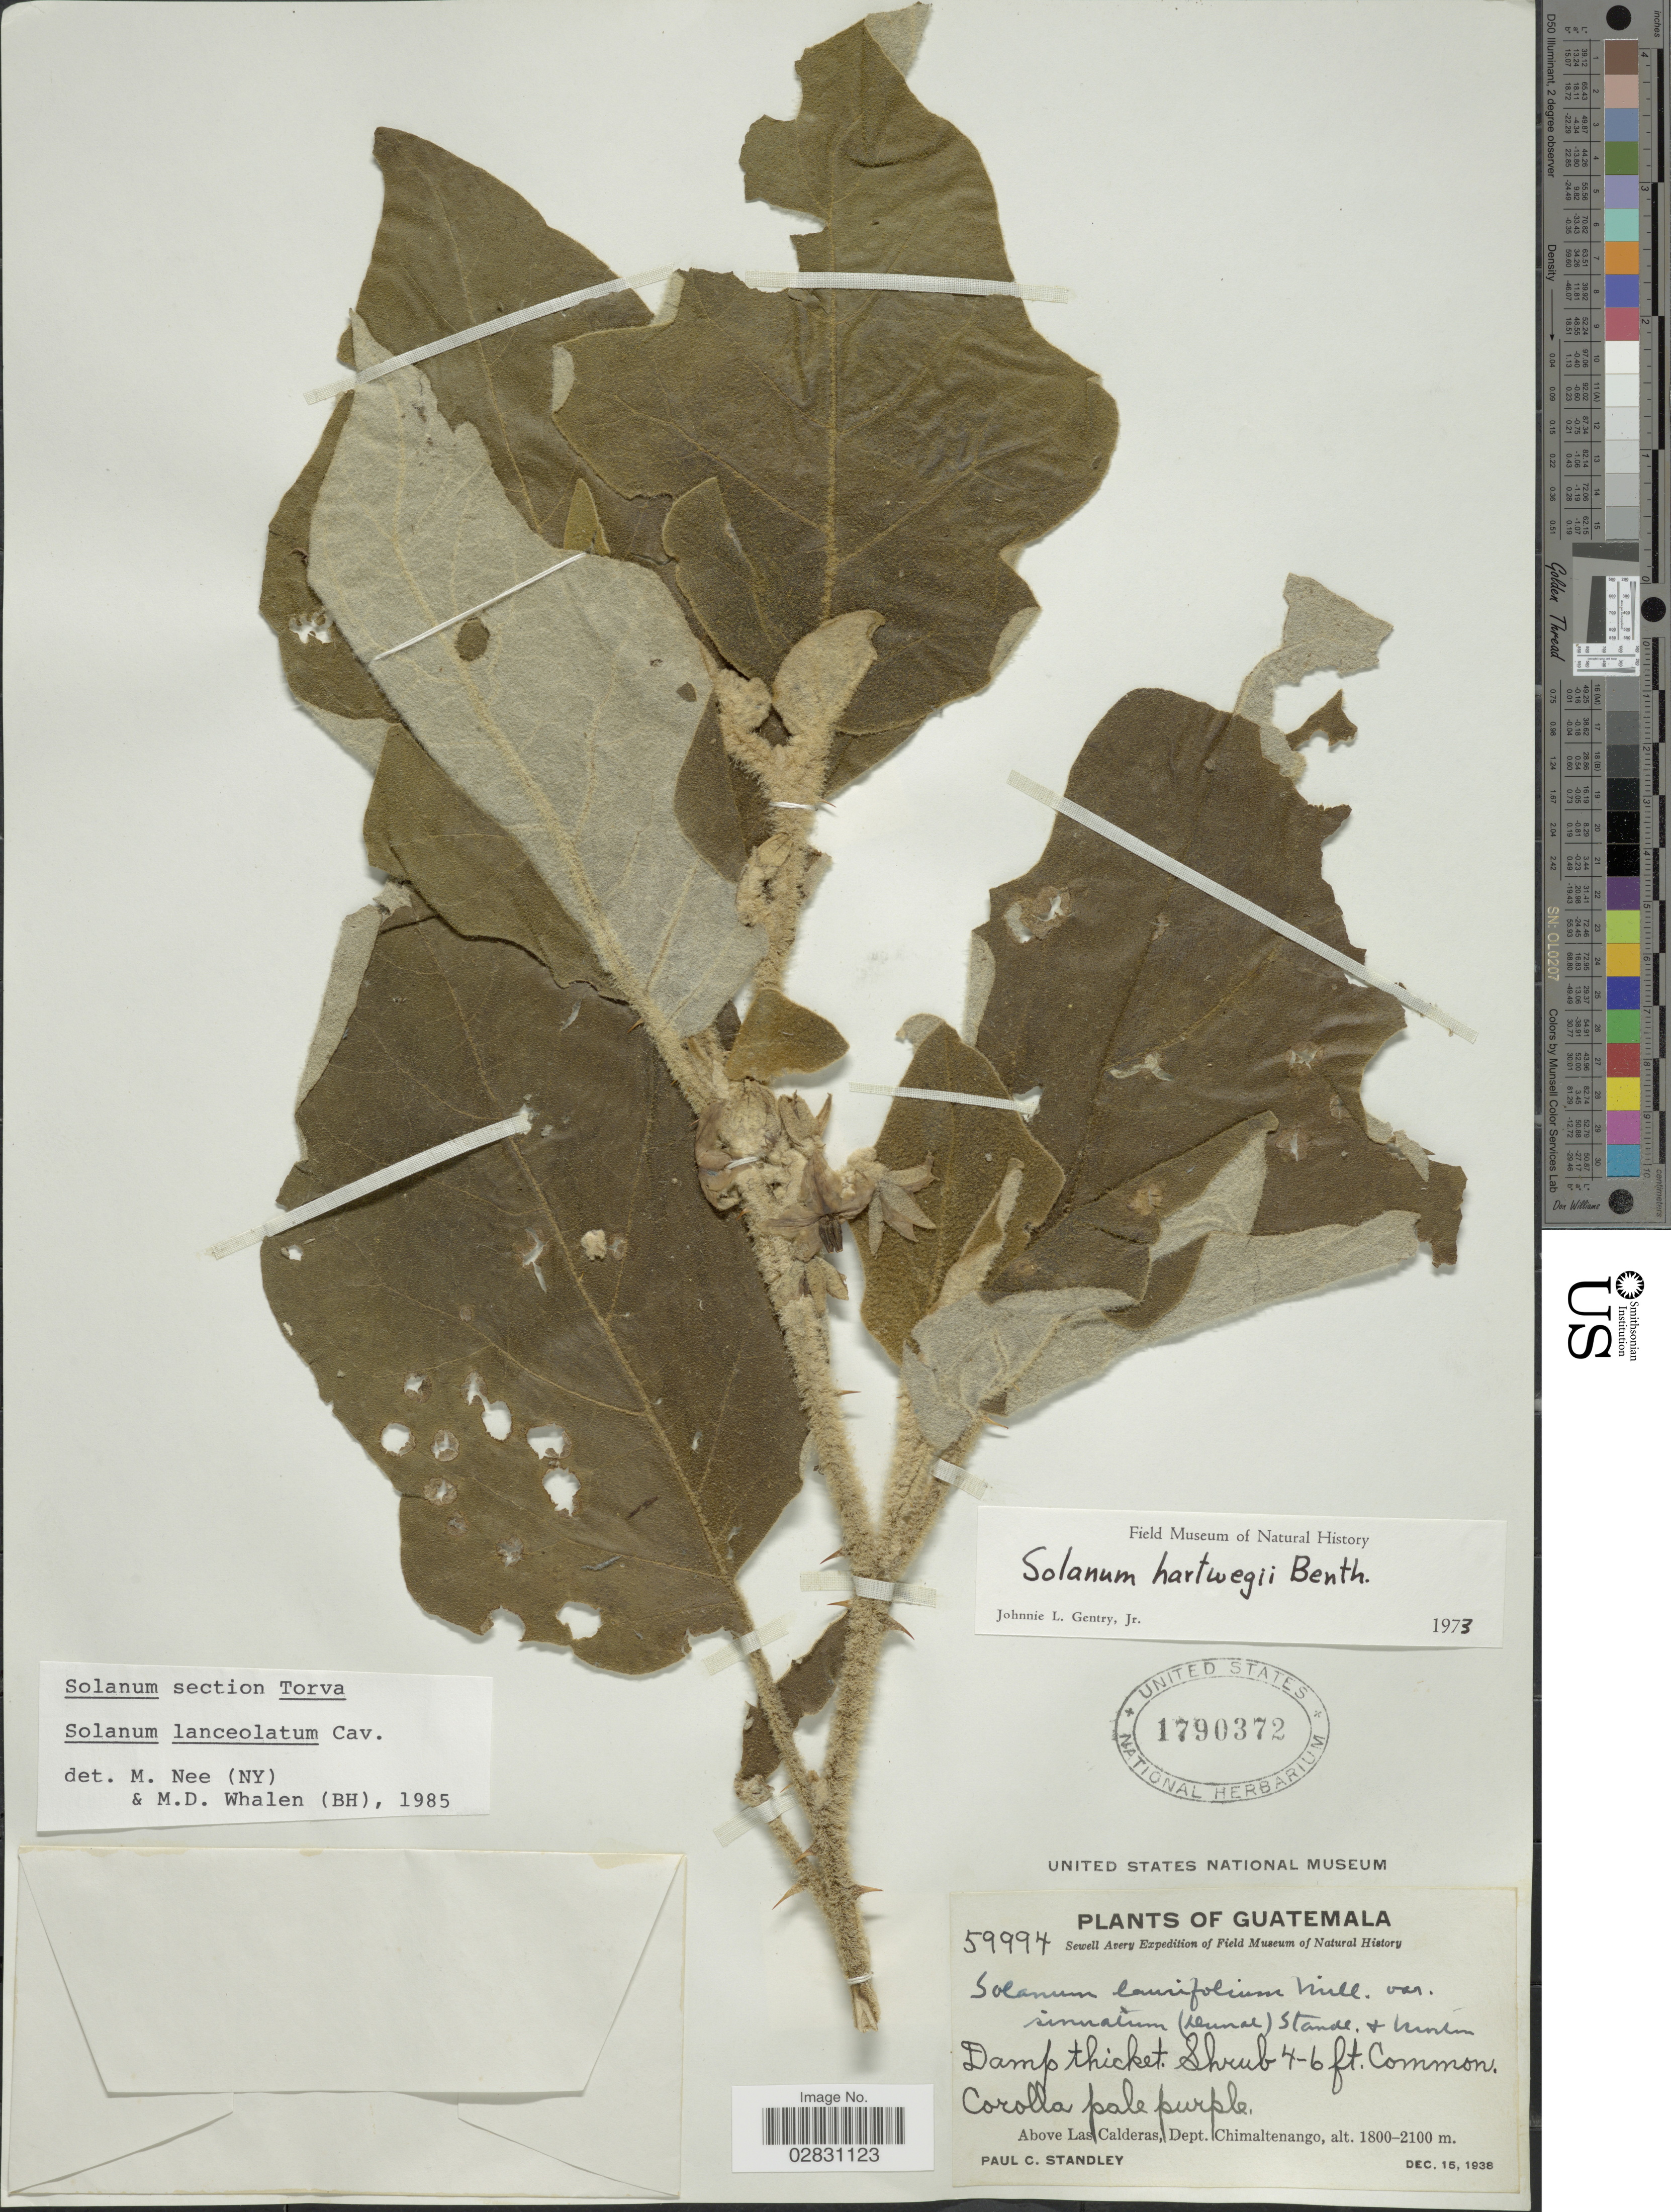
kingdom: Plantae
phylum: Tracheophyta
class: Magnoliopsida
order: Solanales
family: Solanaceae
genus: Solanum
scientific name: Solanum lanceolatum Berthault, nom. illeg.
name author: Berthault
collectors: P. C. Standley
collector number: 59994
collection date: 1938-12-15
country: Guatemala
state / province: Chimaltenango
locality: Above Las Calderas, Dept. Chimaltenango.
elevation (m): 1800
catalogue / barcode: US 1790372